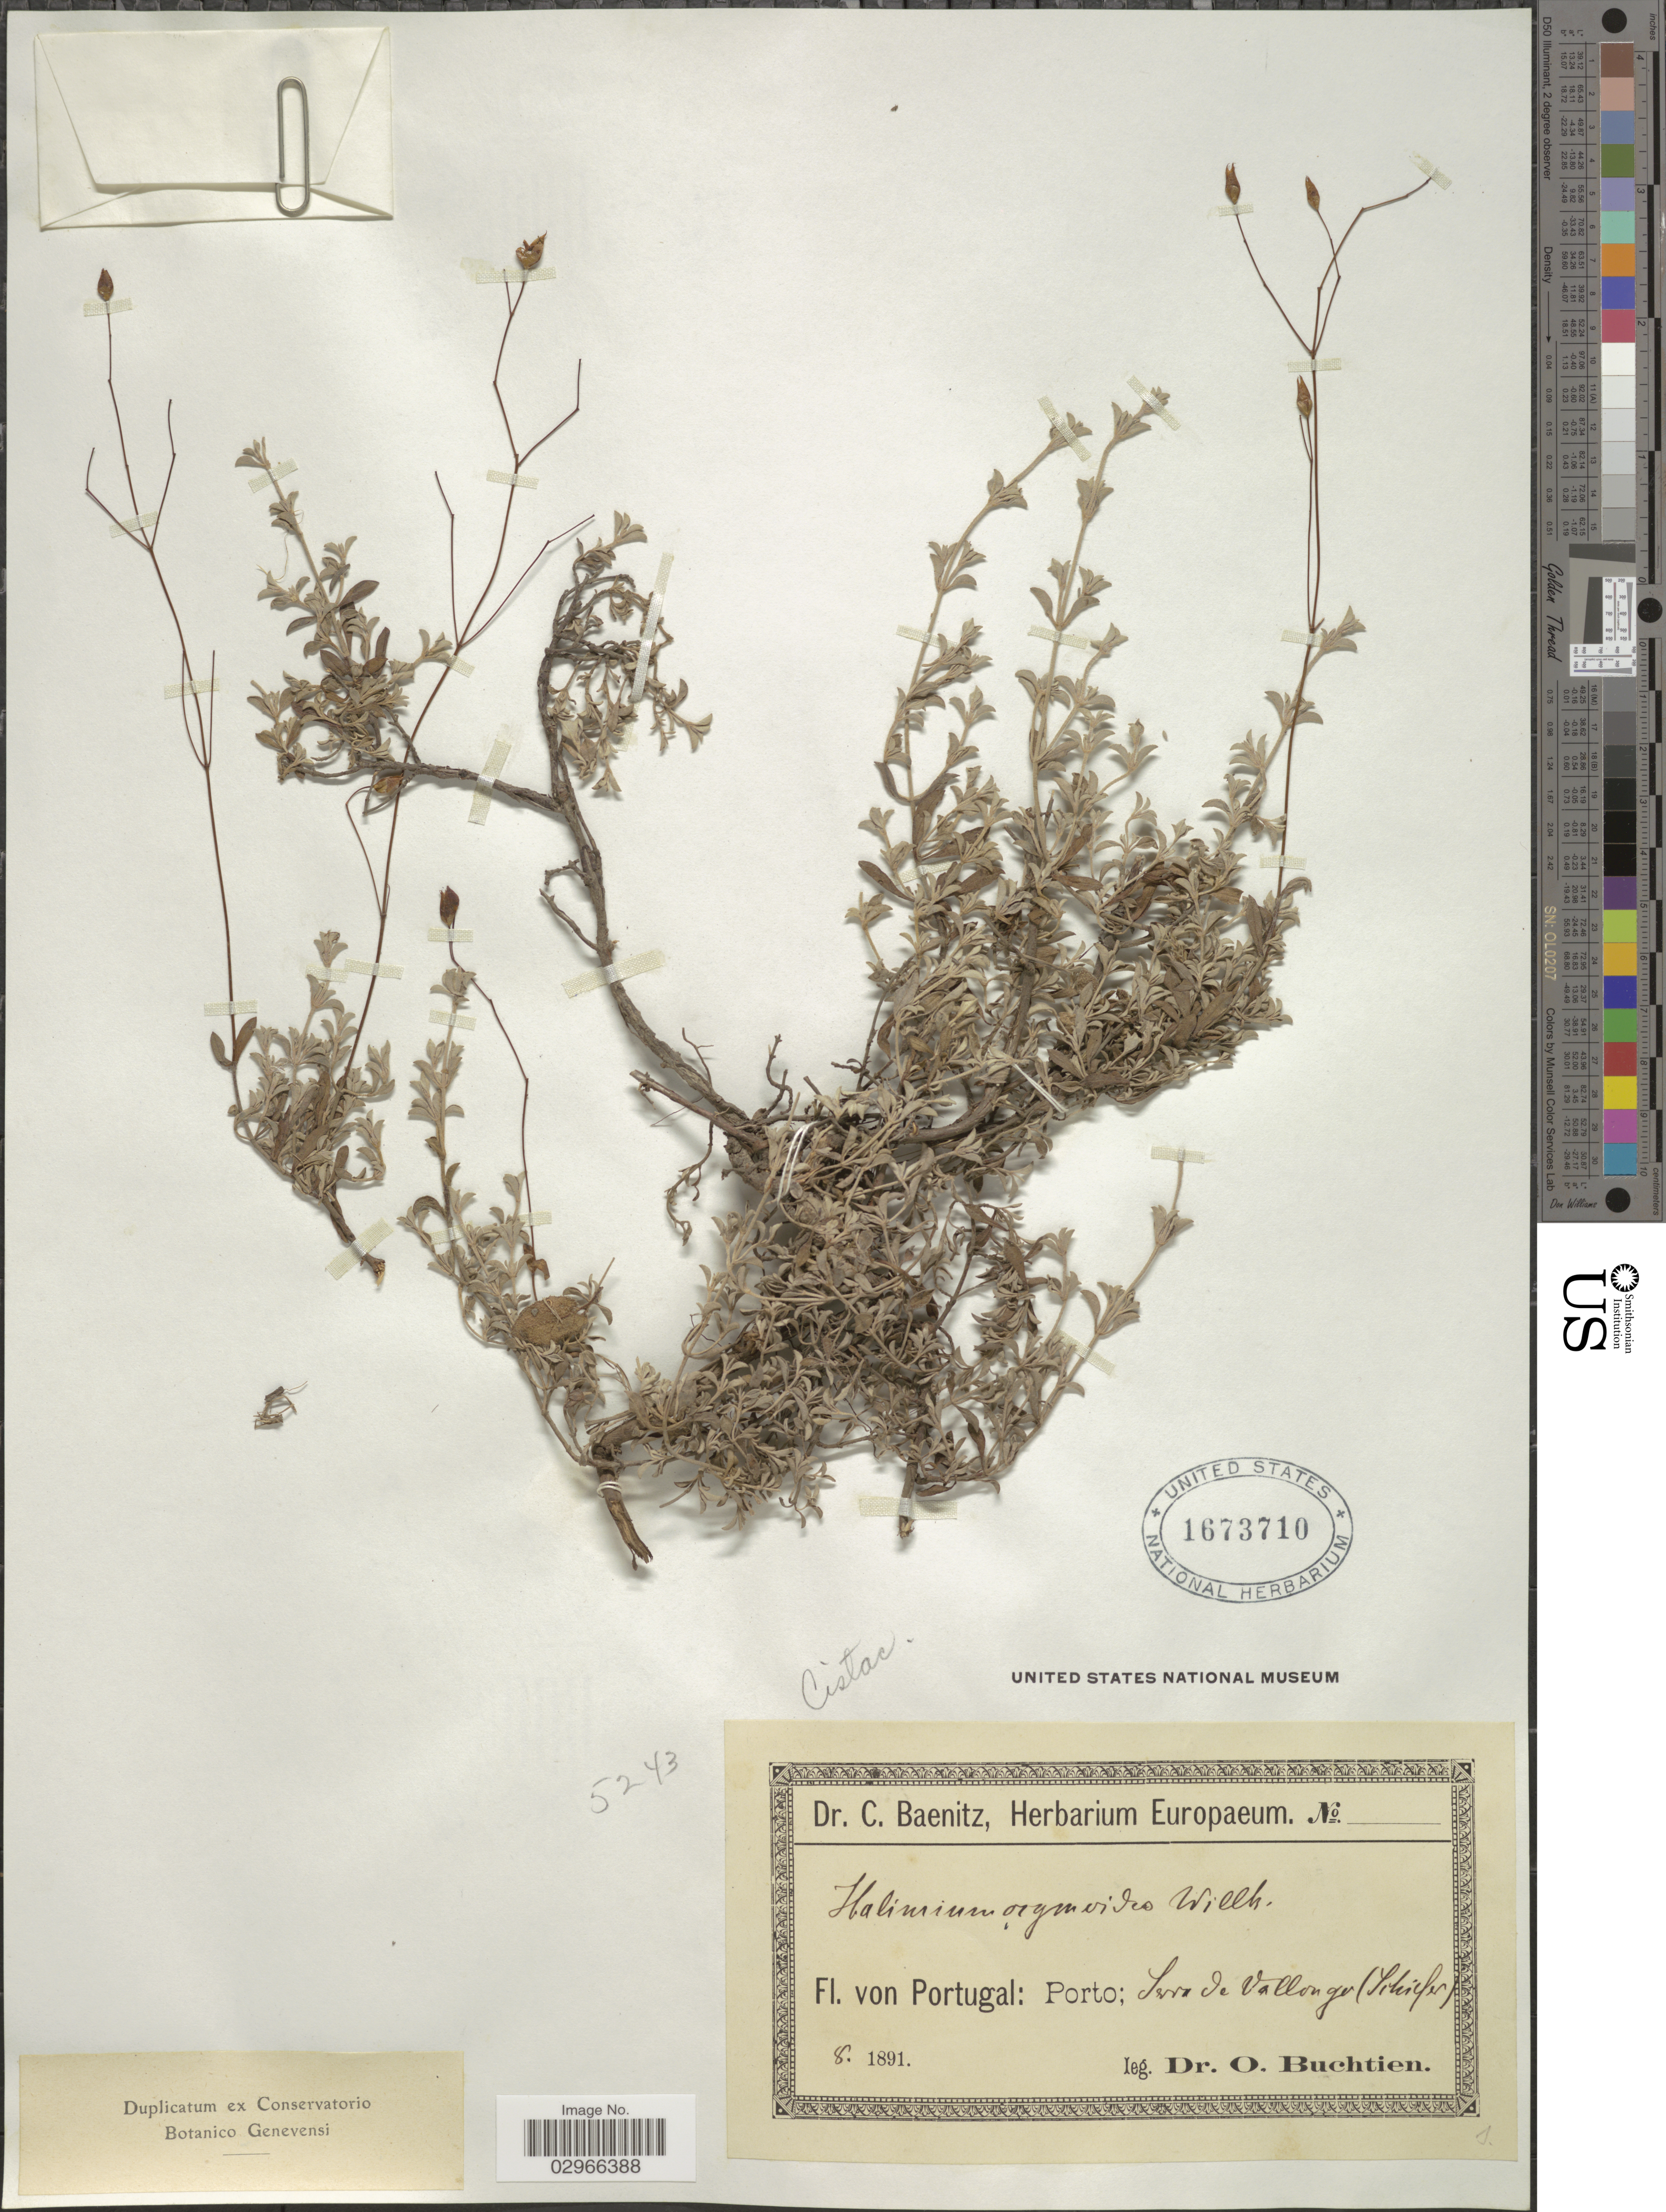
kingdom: Plantae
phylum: Tracheophyta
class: Magnoliopsida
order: Malvales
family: Cistaceae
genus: Halimium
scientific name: Halimium ocymoides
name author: (Lam.) Willk.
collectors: O. Buchtien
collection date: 1891-08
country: Portugal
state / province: Porto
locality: Serra de Vallongo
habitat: Schiefer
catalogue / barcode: US 1673710